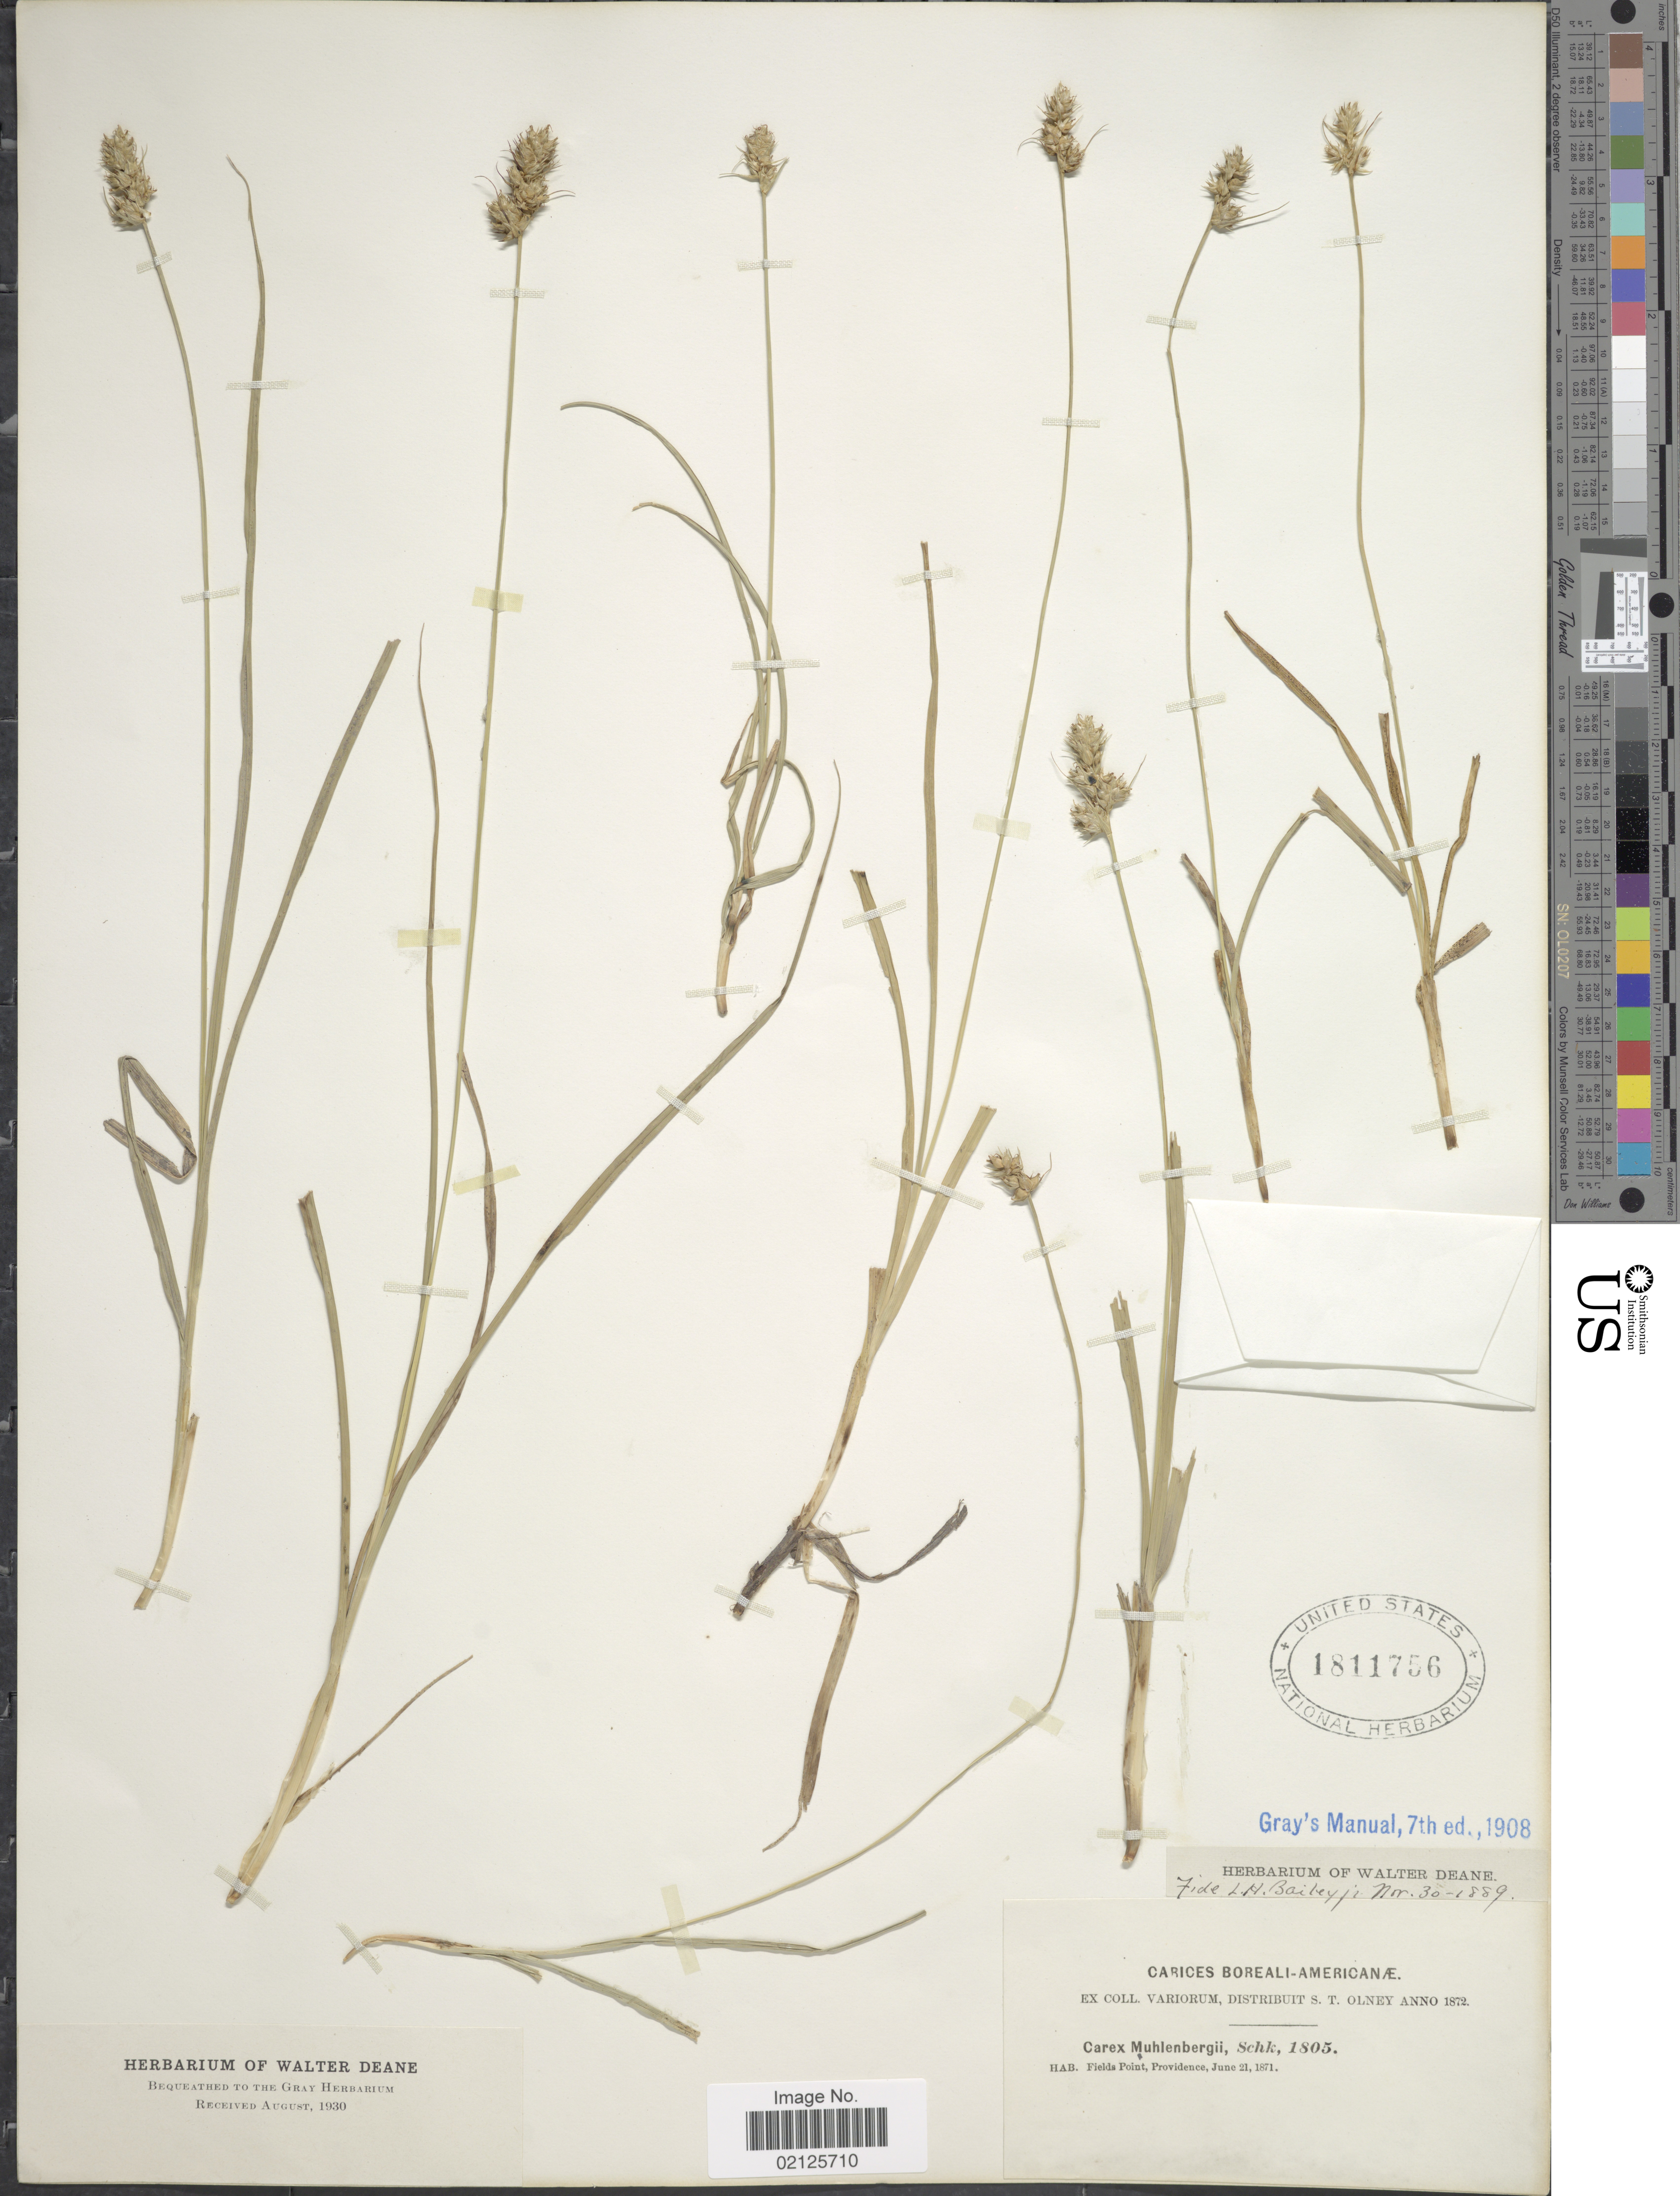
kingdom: Plantae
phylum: Tracheophyta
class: Liliopsida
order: Poales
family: Cyperaceae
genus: Carex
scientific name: Carex muehlenbergii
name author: Willd.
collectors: S. Olney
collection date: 1871-06-21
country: United States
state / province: Rhode Island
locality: Carices Boreali-Americanæ, Fields Point, Providence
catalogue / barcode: US 1811756